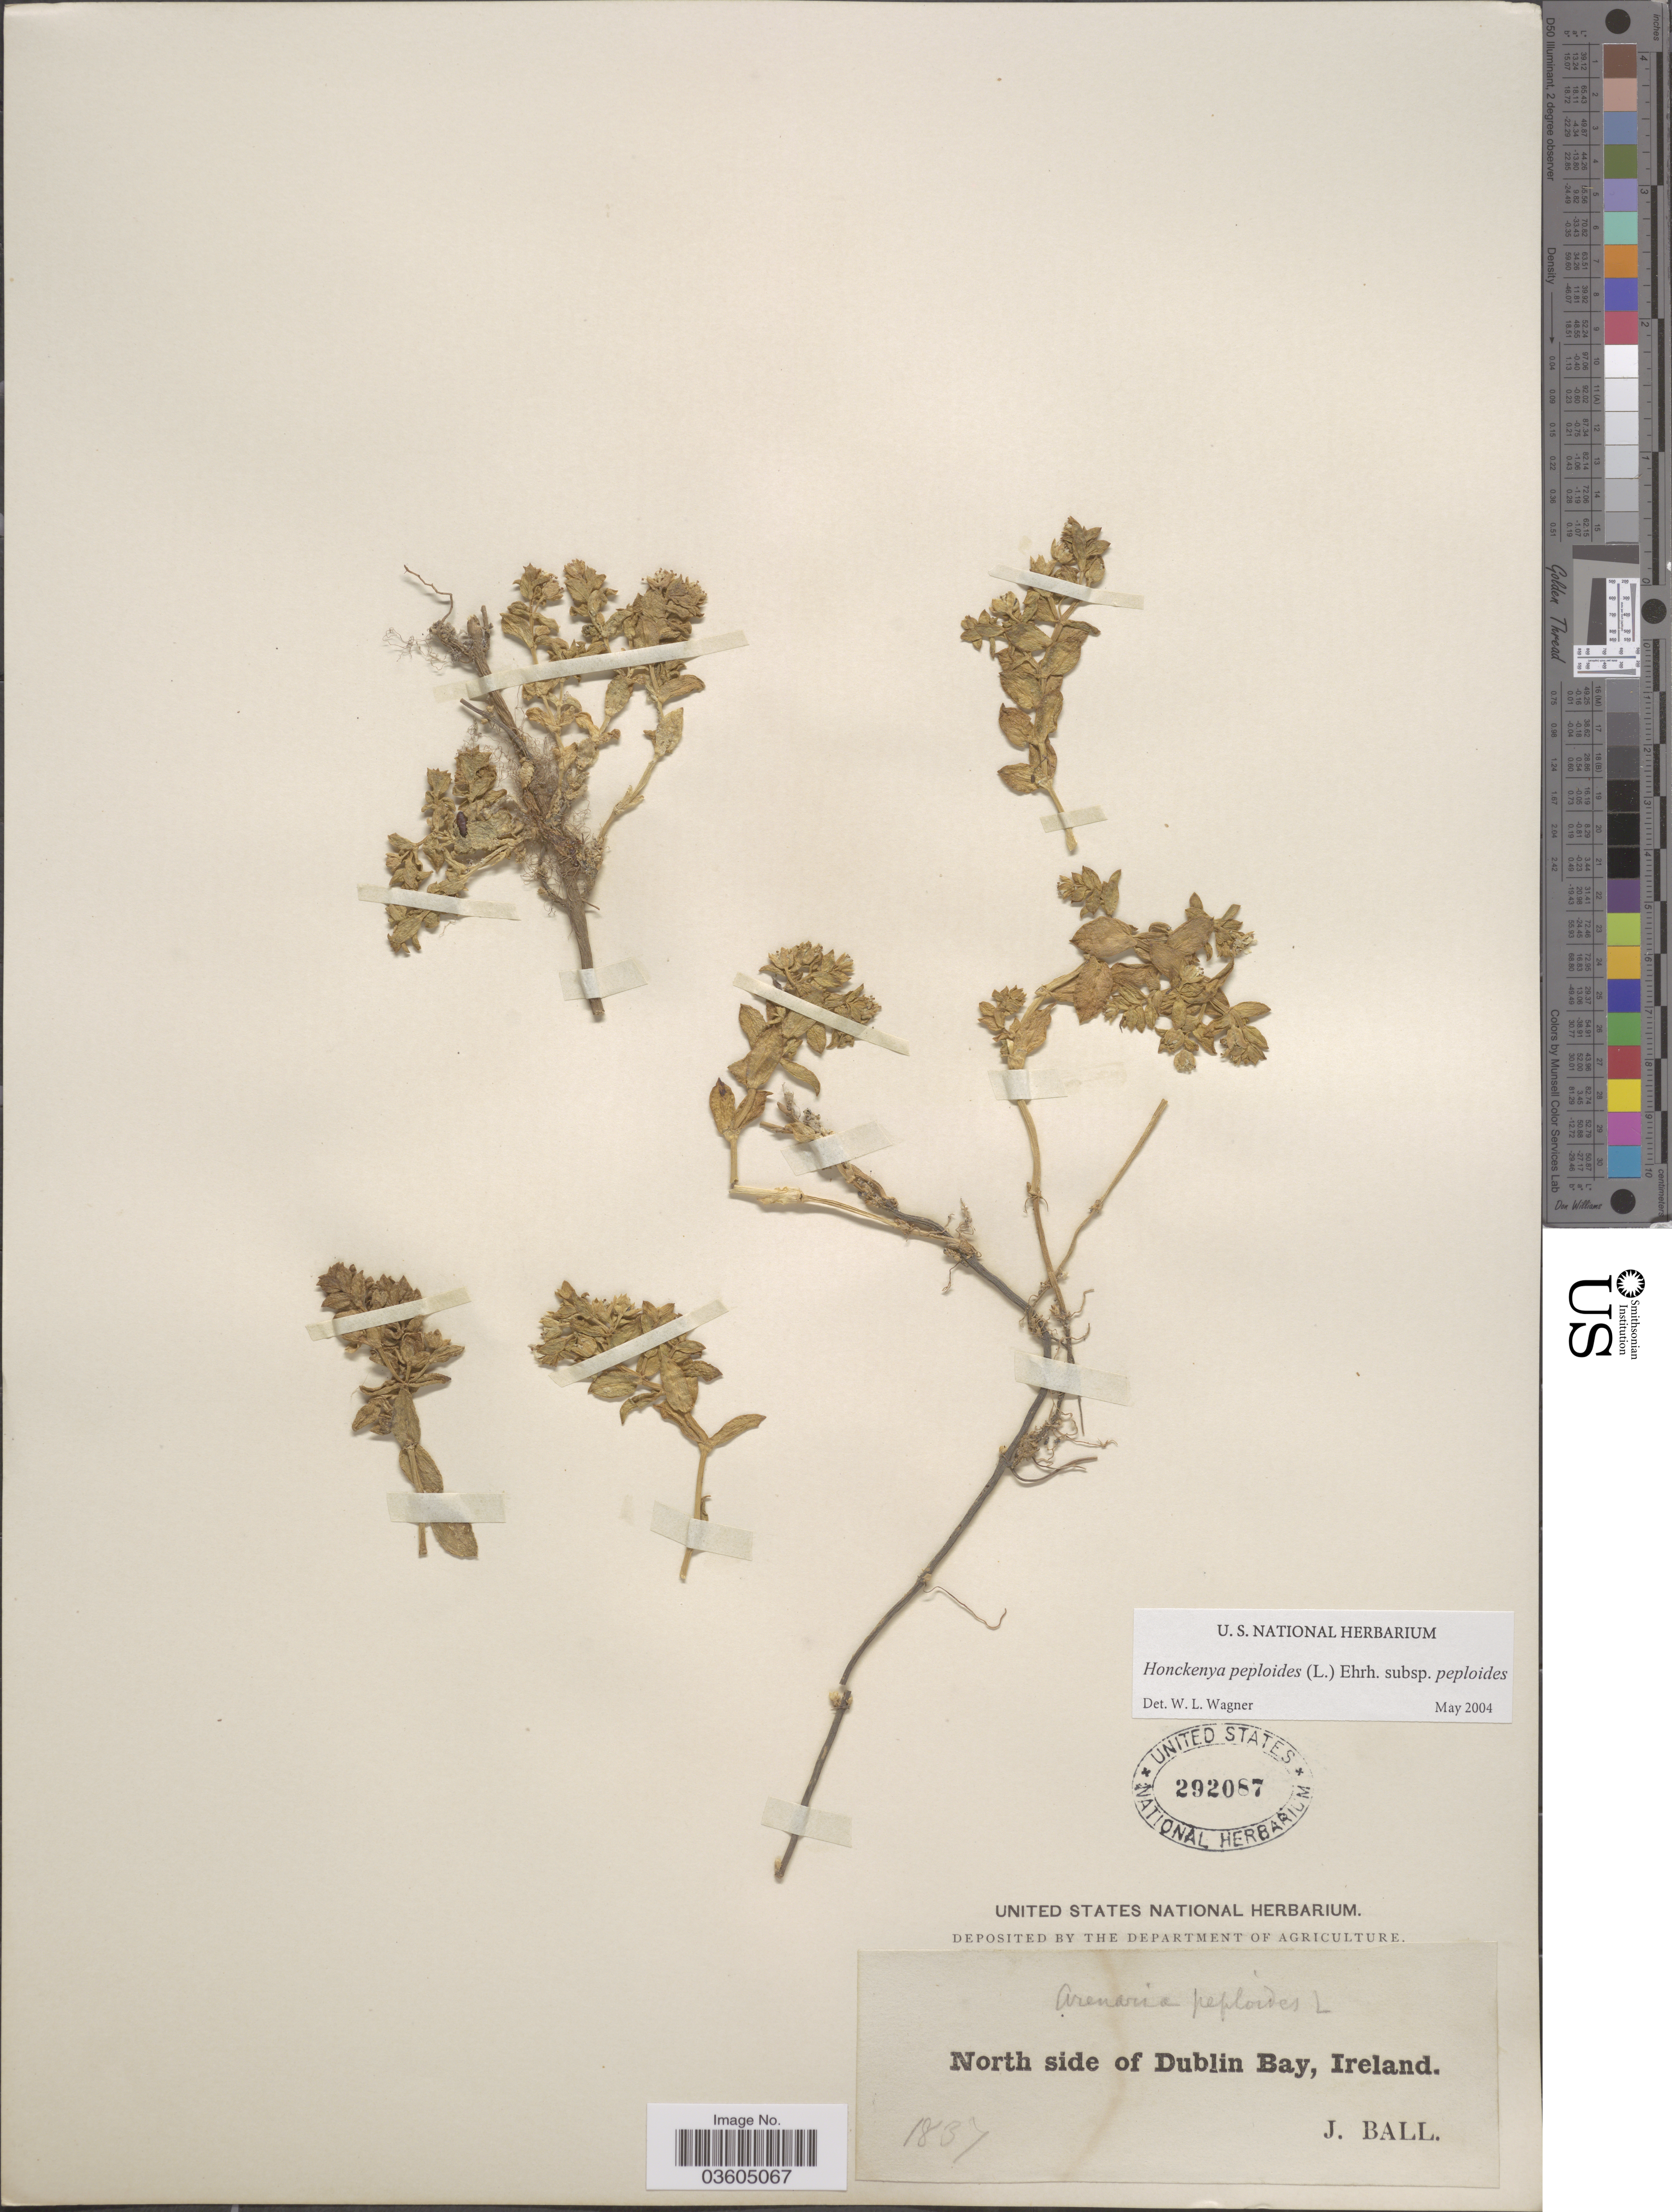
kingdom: Plantae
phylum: Tracheophyta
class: Magnoliopsida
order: Caryophyllales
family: Caryophyllaceae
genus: Honckenya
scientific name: Honckenya peploides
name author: (L.) Ehrh.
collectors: J. Ball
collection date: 1837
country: Ireland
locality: North side of Dublin Bay.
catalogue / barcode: US 292087